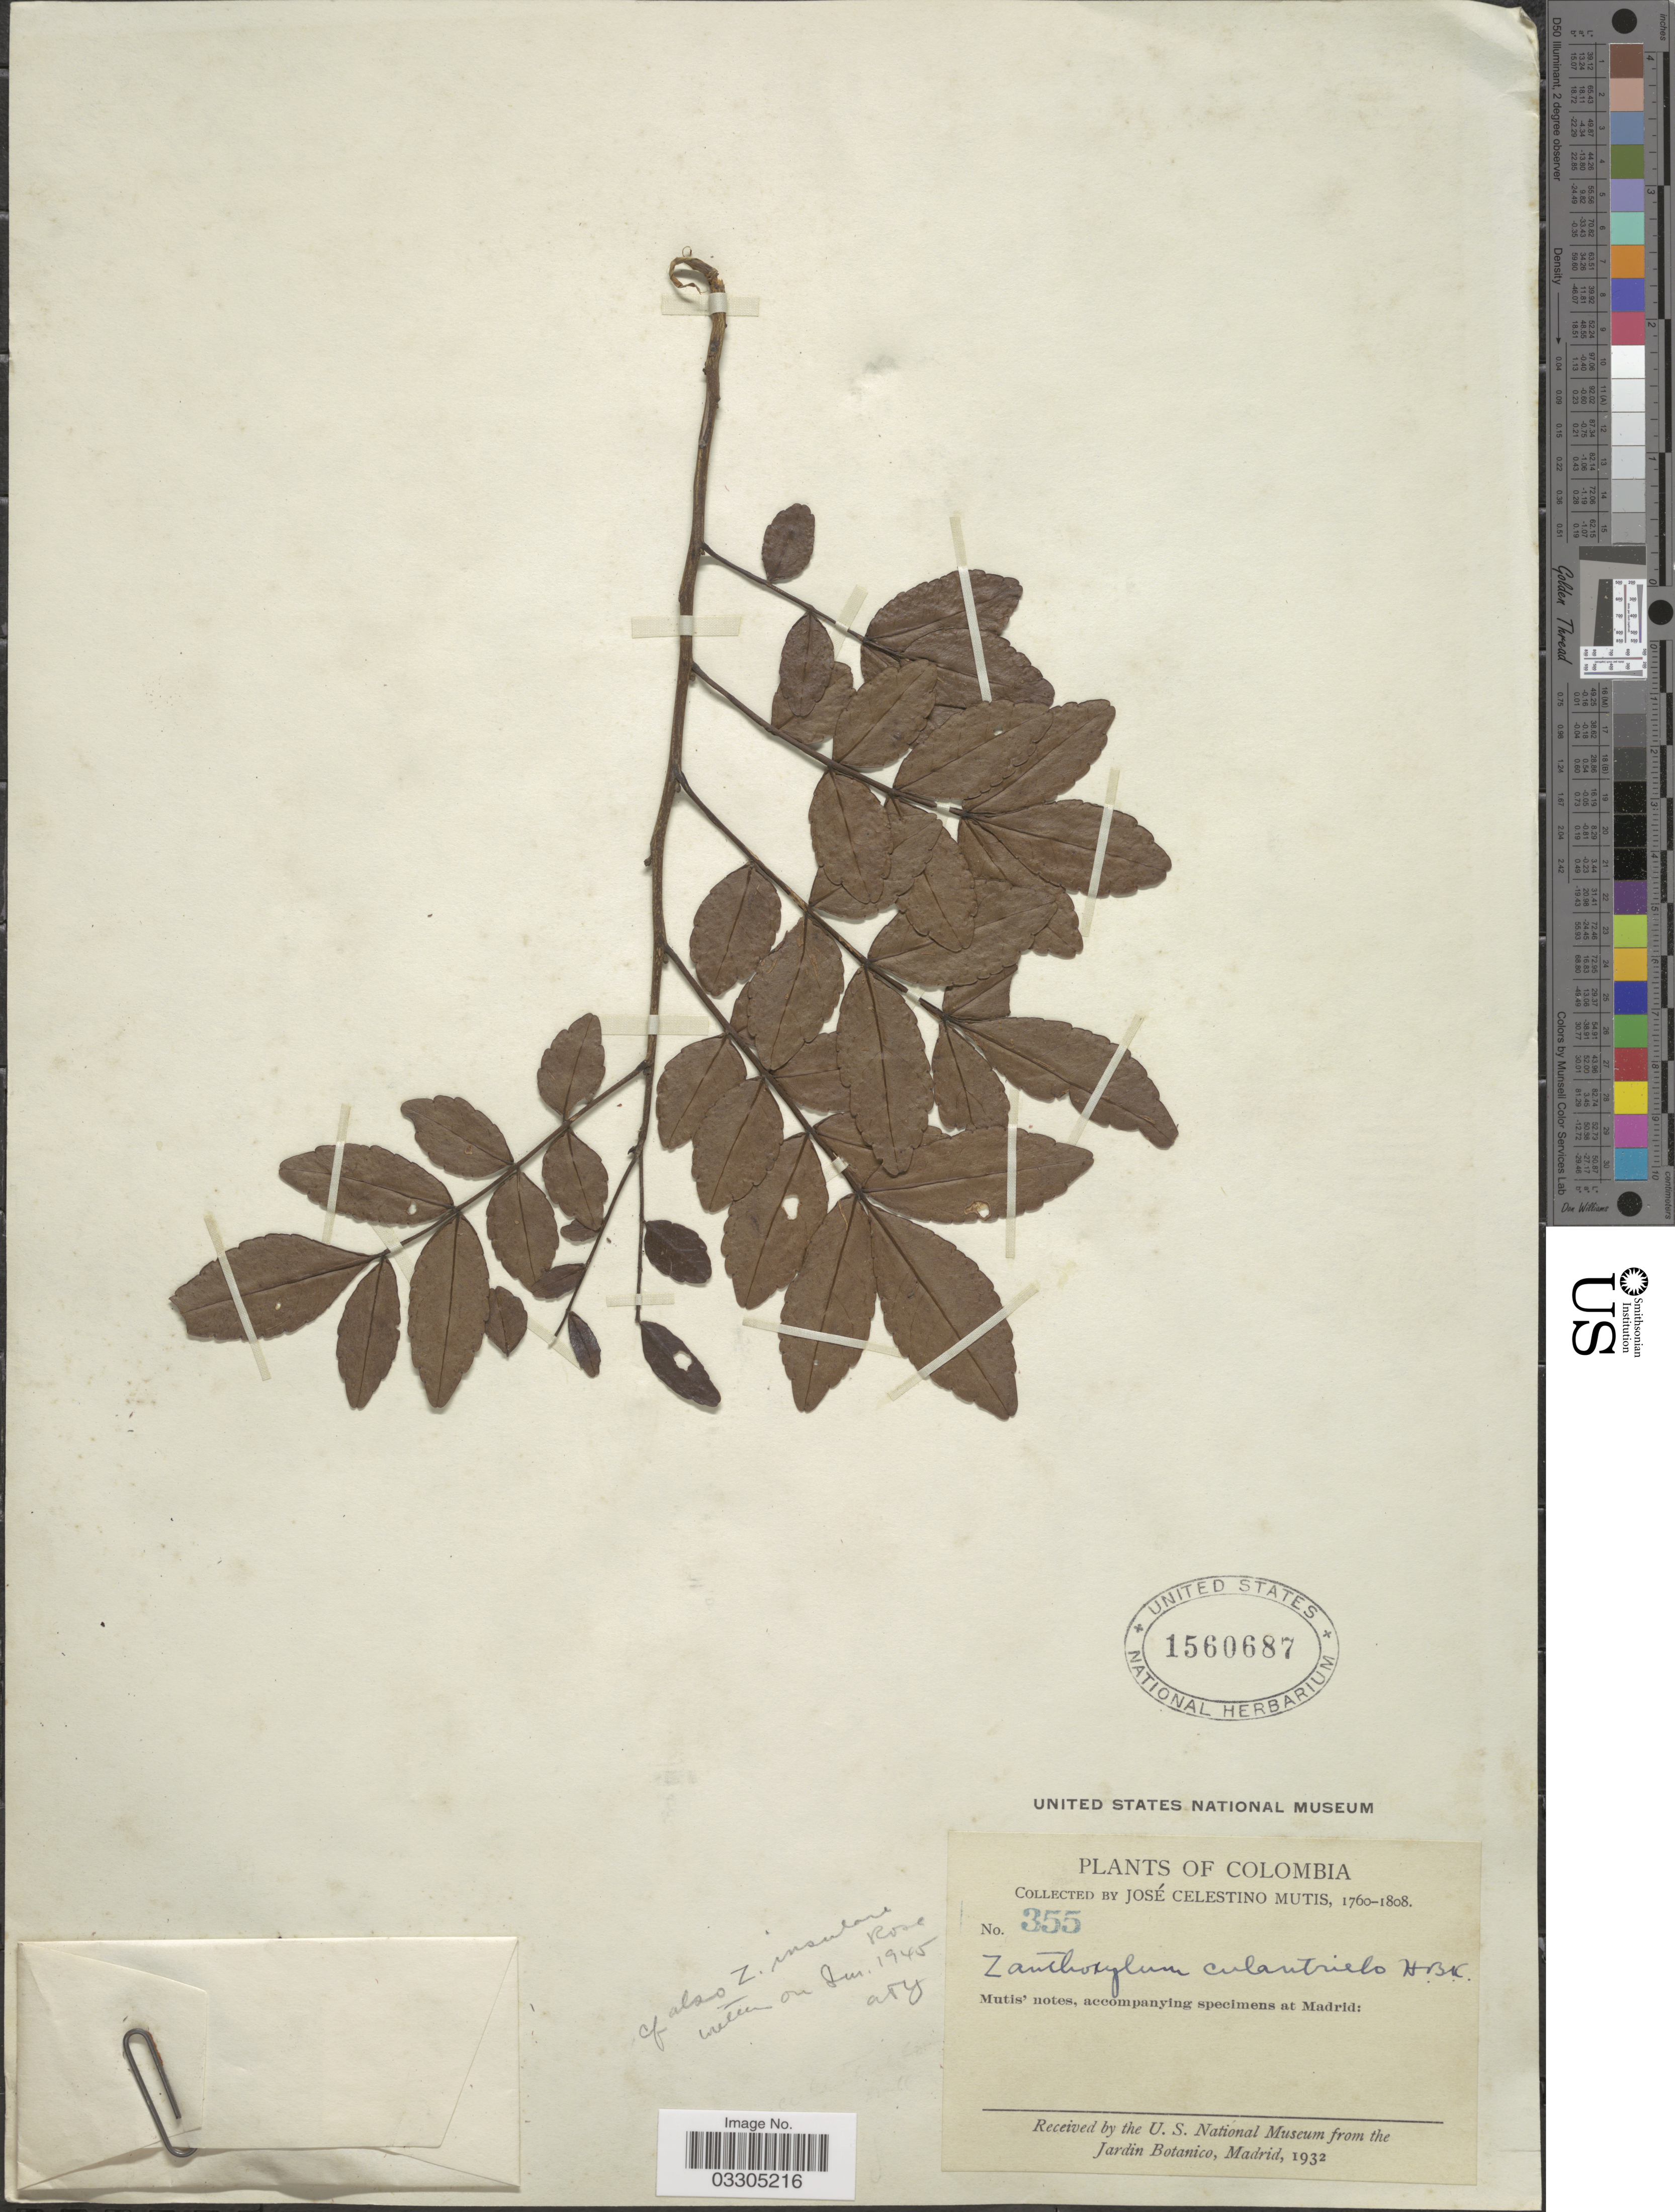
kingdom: Plantae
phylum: Tracheophyta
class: Magnoliopsida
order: Sapindales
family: Rutaceae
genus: Zanthoxylum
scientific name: Zanthoxylum culantrillo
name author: Kunth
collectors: J. C. B. Mutis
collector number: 355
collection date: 1760/1808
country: Colombia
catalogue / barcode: US 1560687